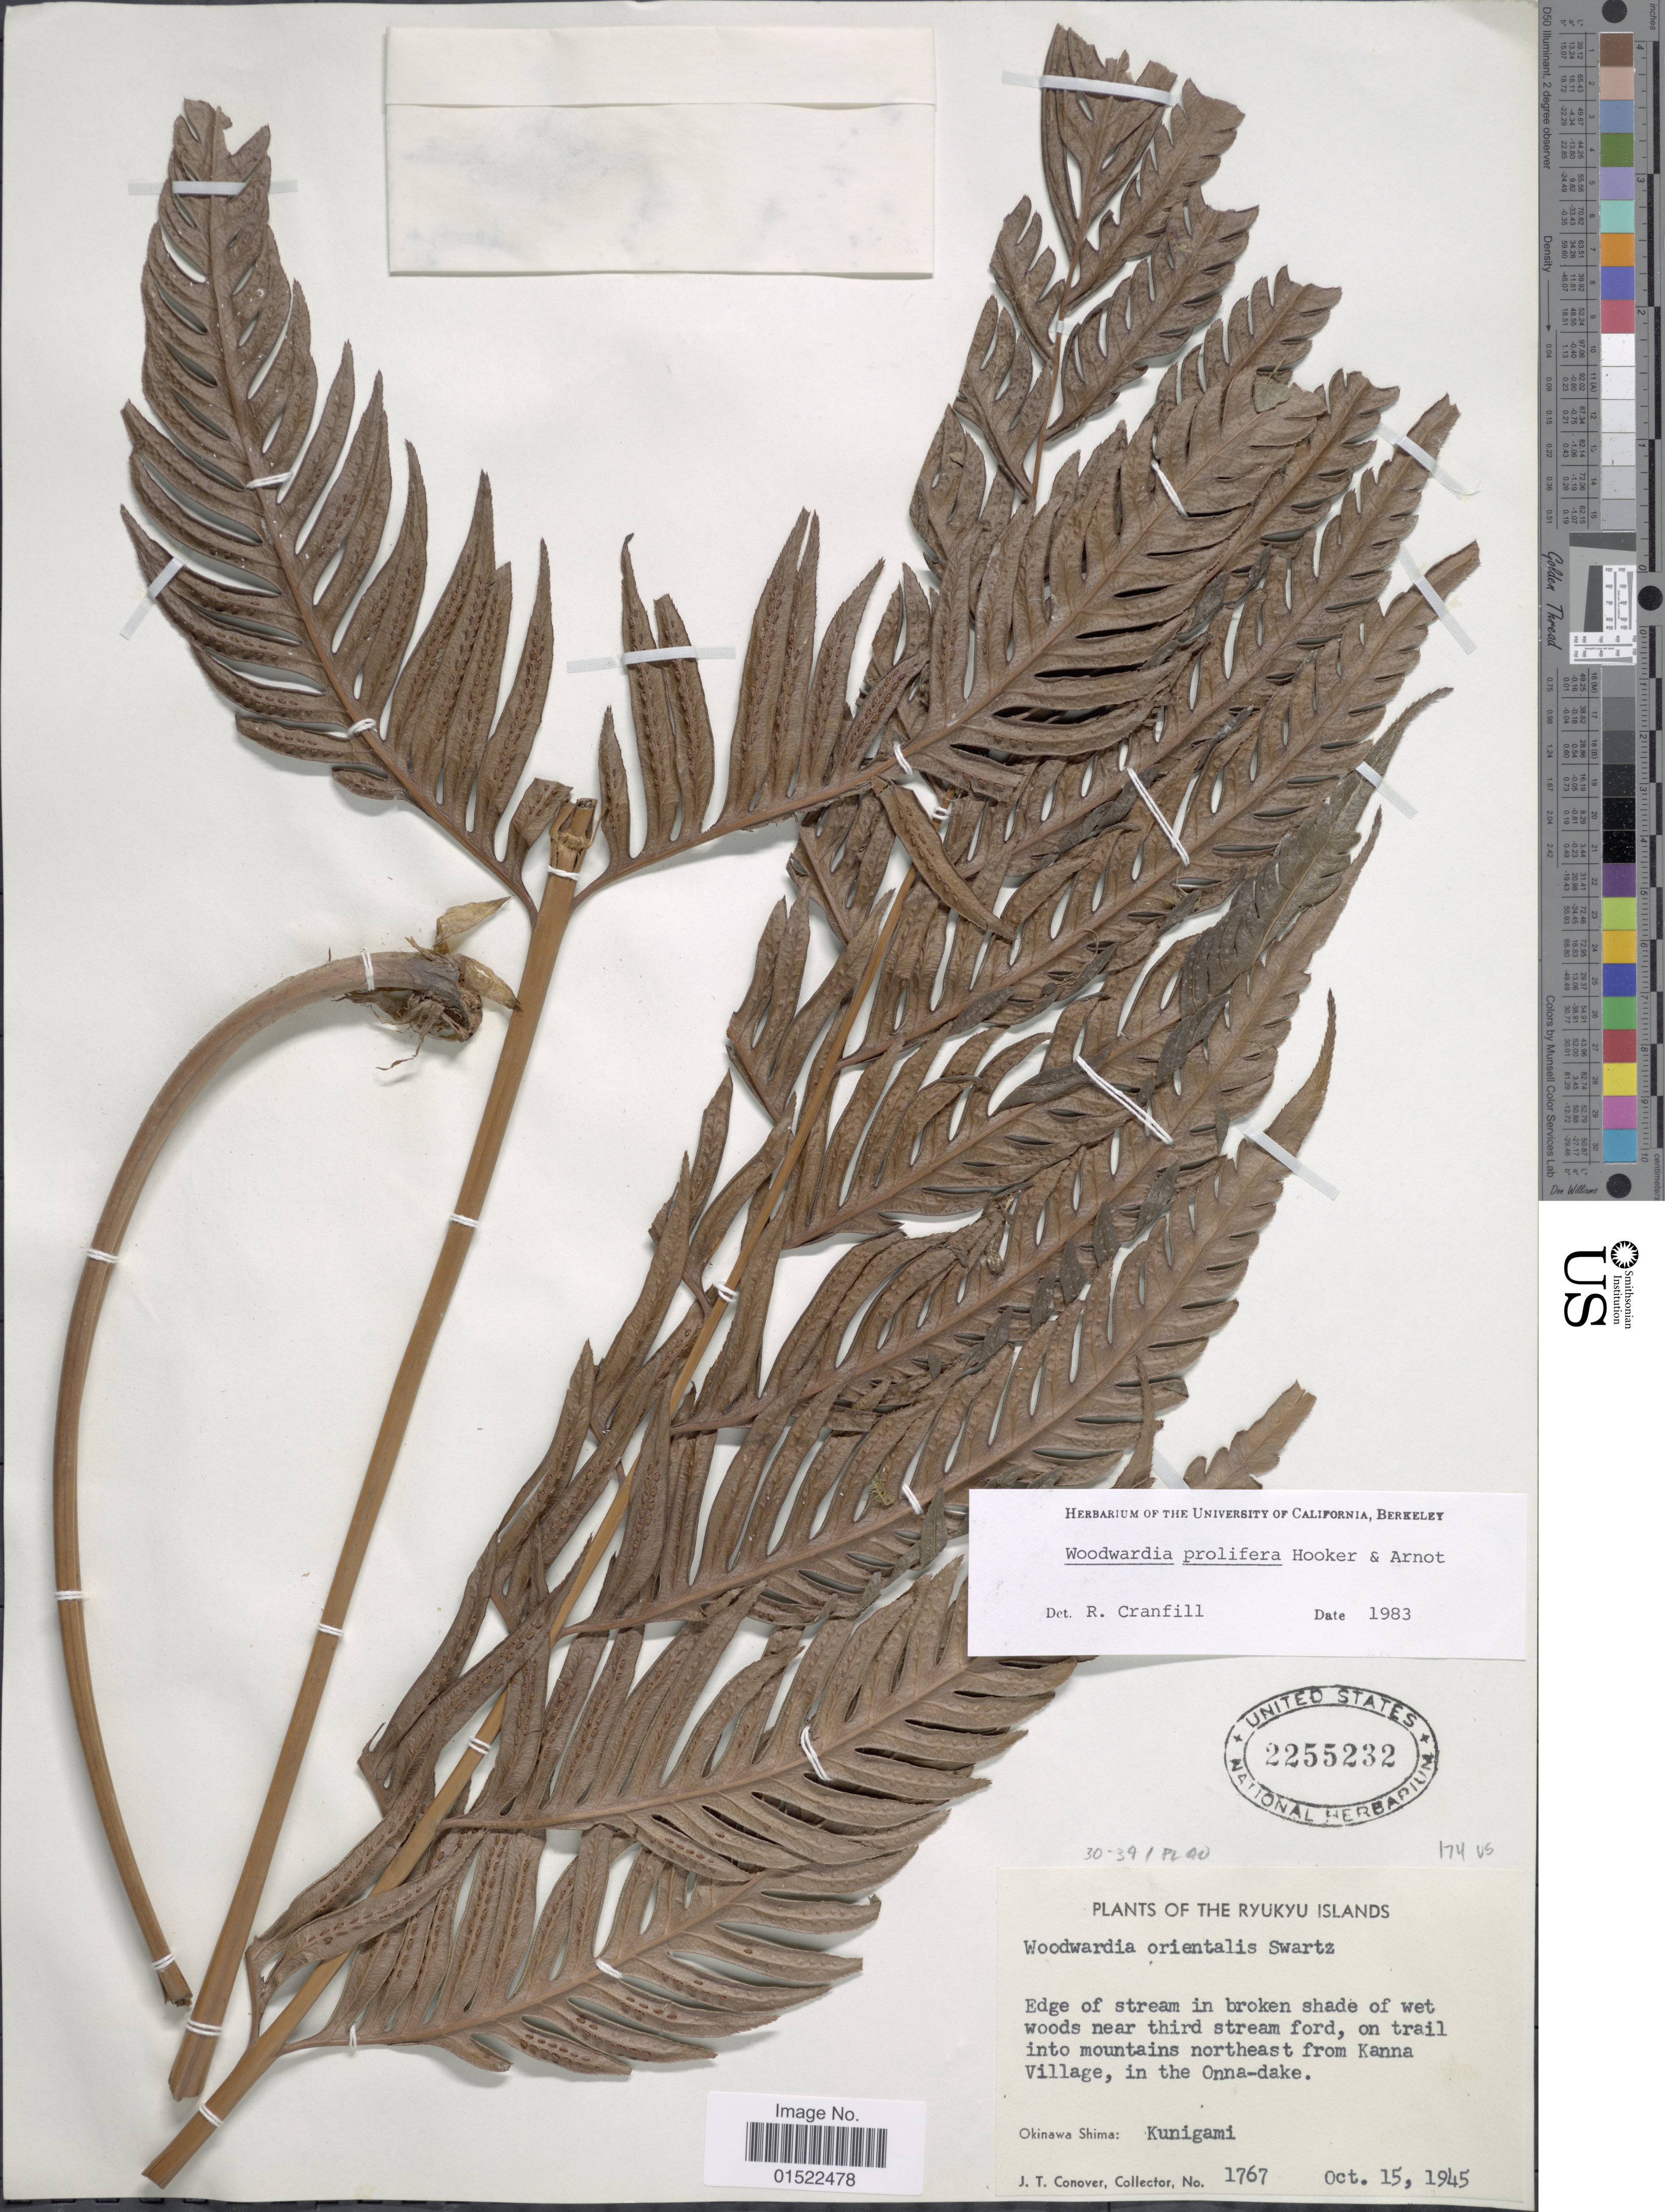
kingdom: Plantae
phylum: Tracheophyta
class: Polypodiopsida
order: Polypodiales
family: Blechnaceae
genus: Woodwardia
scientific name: Woodwardia prolifera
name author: Hook. & Arn.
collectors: J. T. Conover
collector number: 1767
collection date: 1945-11-15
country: Japan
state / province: Okinawa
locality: Okinawa Shima: Kunigami, on trail into mountains northeast from Kanna Village, in the Onna-dake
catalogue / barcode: US 2255232